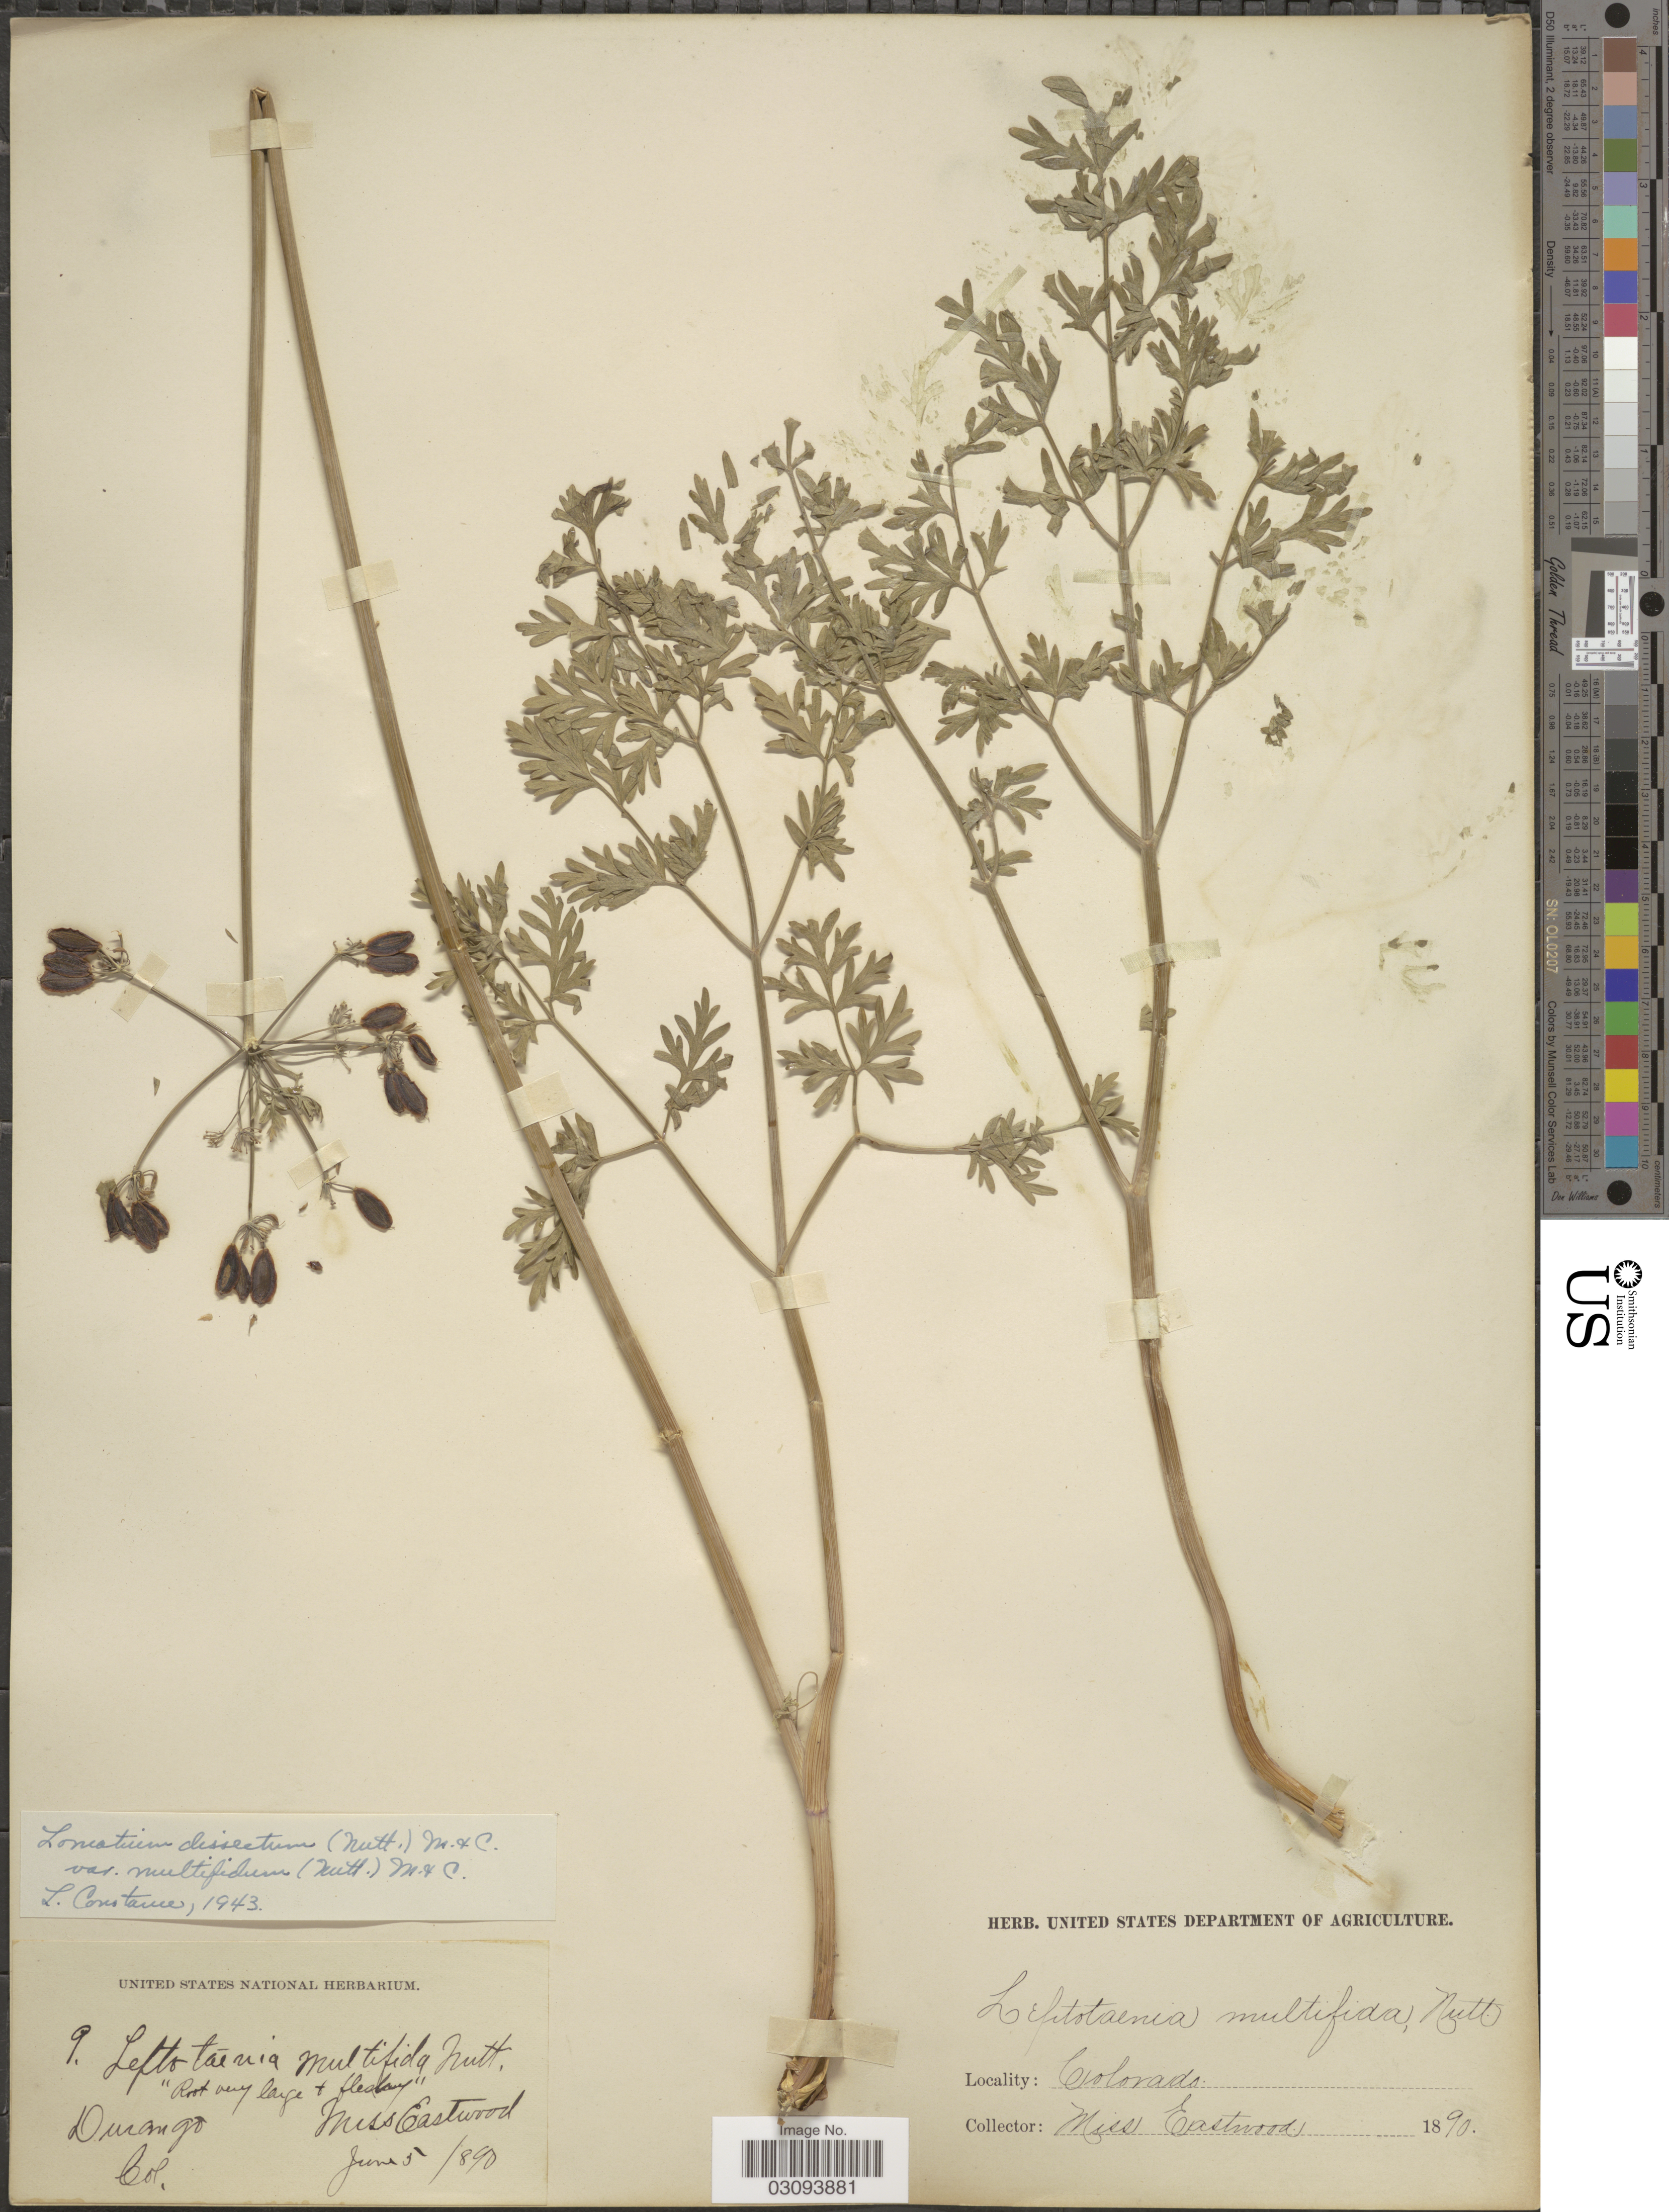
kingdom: Plantae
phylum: Tracheophyta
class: Magnoliopsida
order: Apiales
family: Apiaceae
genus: Lomatium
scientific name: Lomatium dissectum var. multifidum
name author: (Nutt.) Mathias & Constance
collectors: Eastwood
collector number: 9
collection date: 1890-06-05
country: United States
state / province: Colorado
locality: Durango.